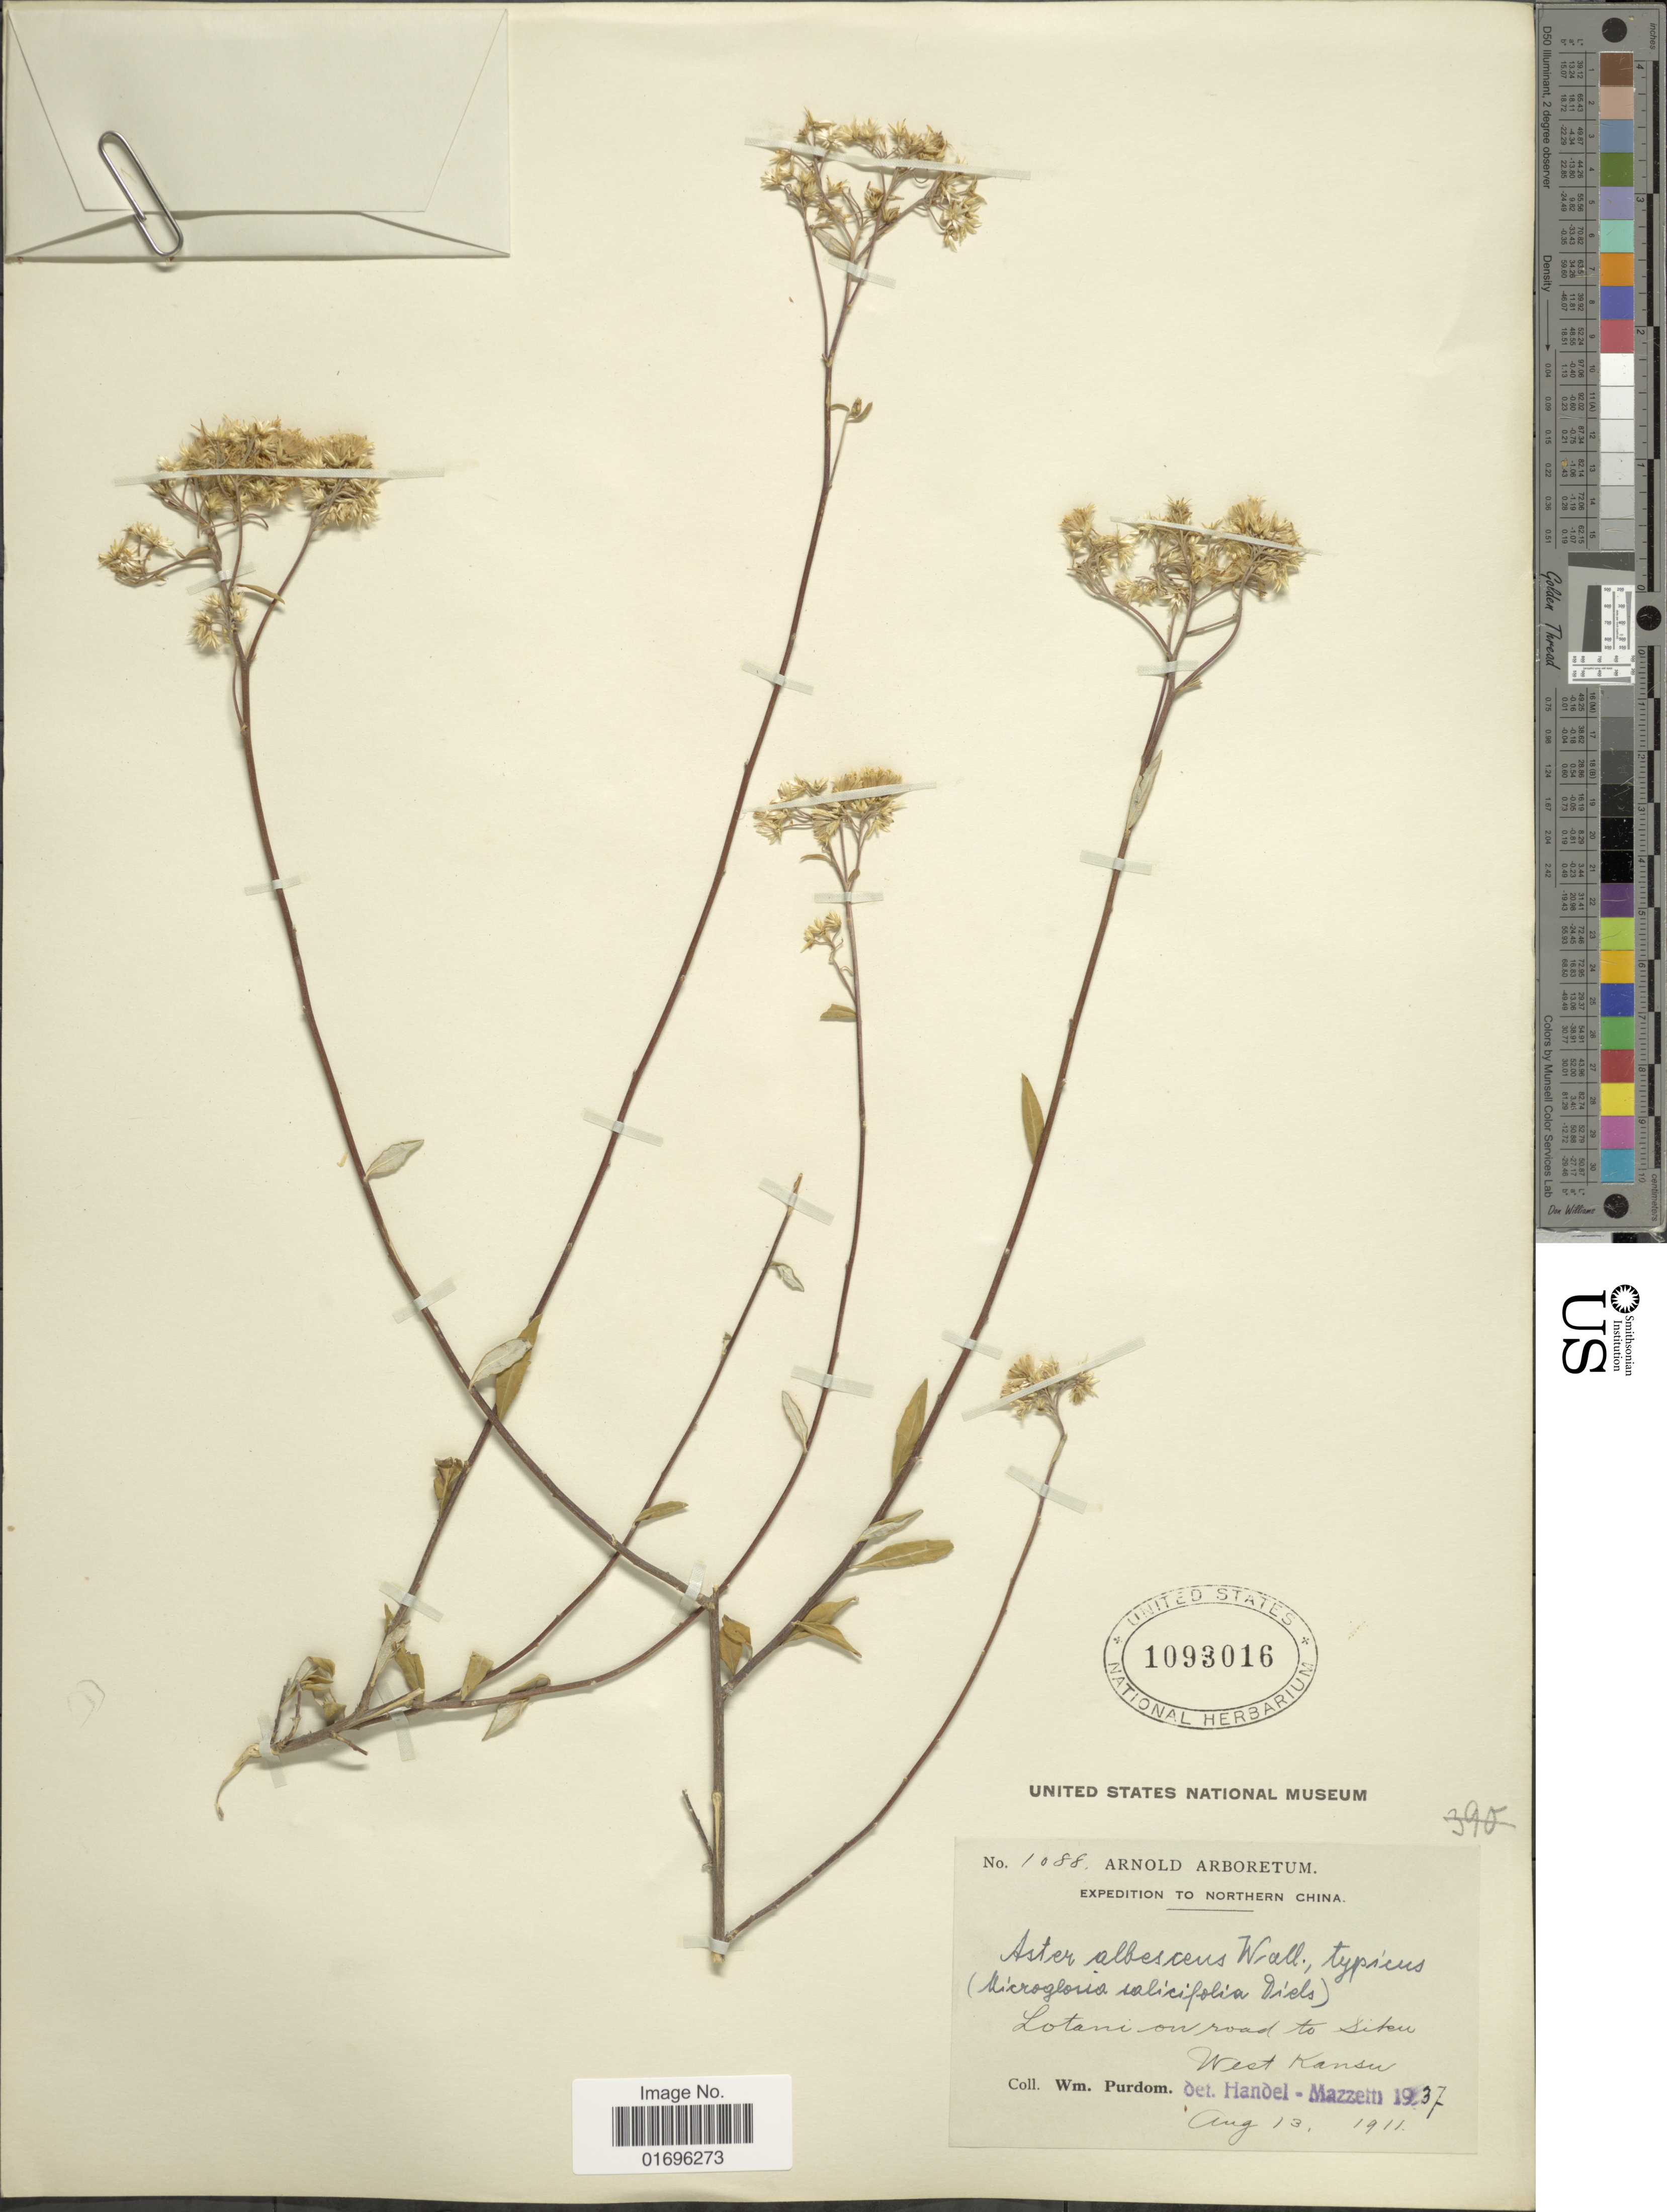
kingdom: Plantae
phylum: Tracheophyta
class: Magnoliopsida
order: Asterales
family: Asteraceae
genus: Aster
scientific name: Aster albescens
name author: Wall.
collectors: W. Purdom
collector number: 1088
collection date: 1911-08-13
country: China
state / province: Gansu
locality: Northern China. Lotani on road to Siku, West Kansu.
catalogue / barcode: US 1093016